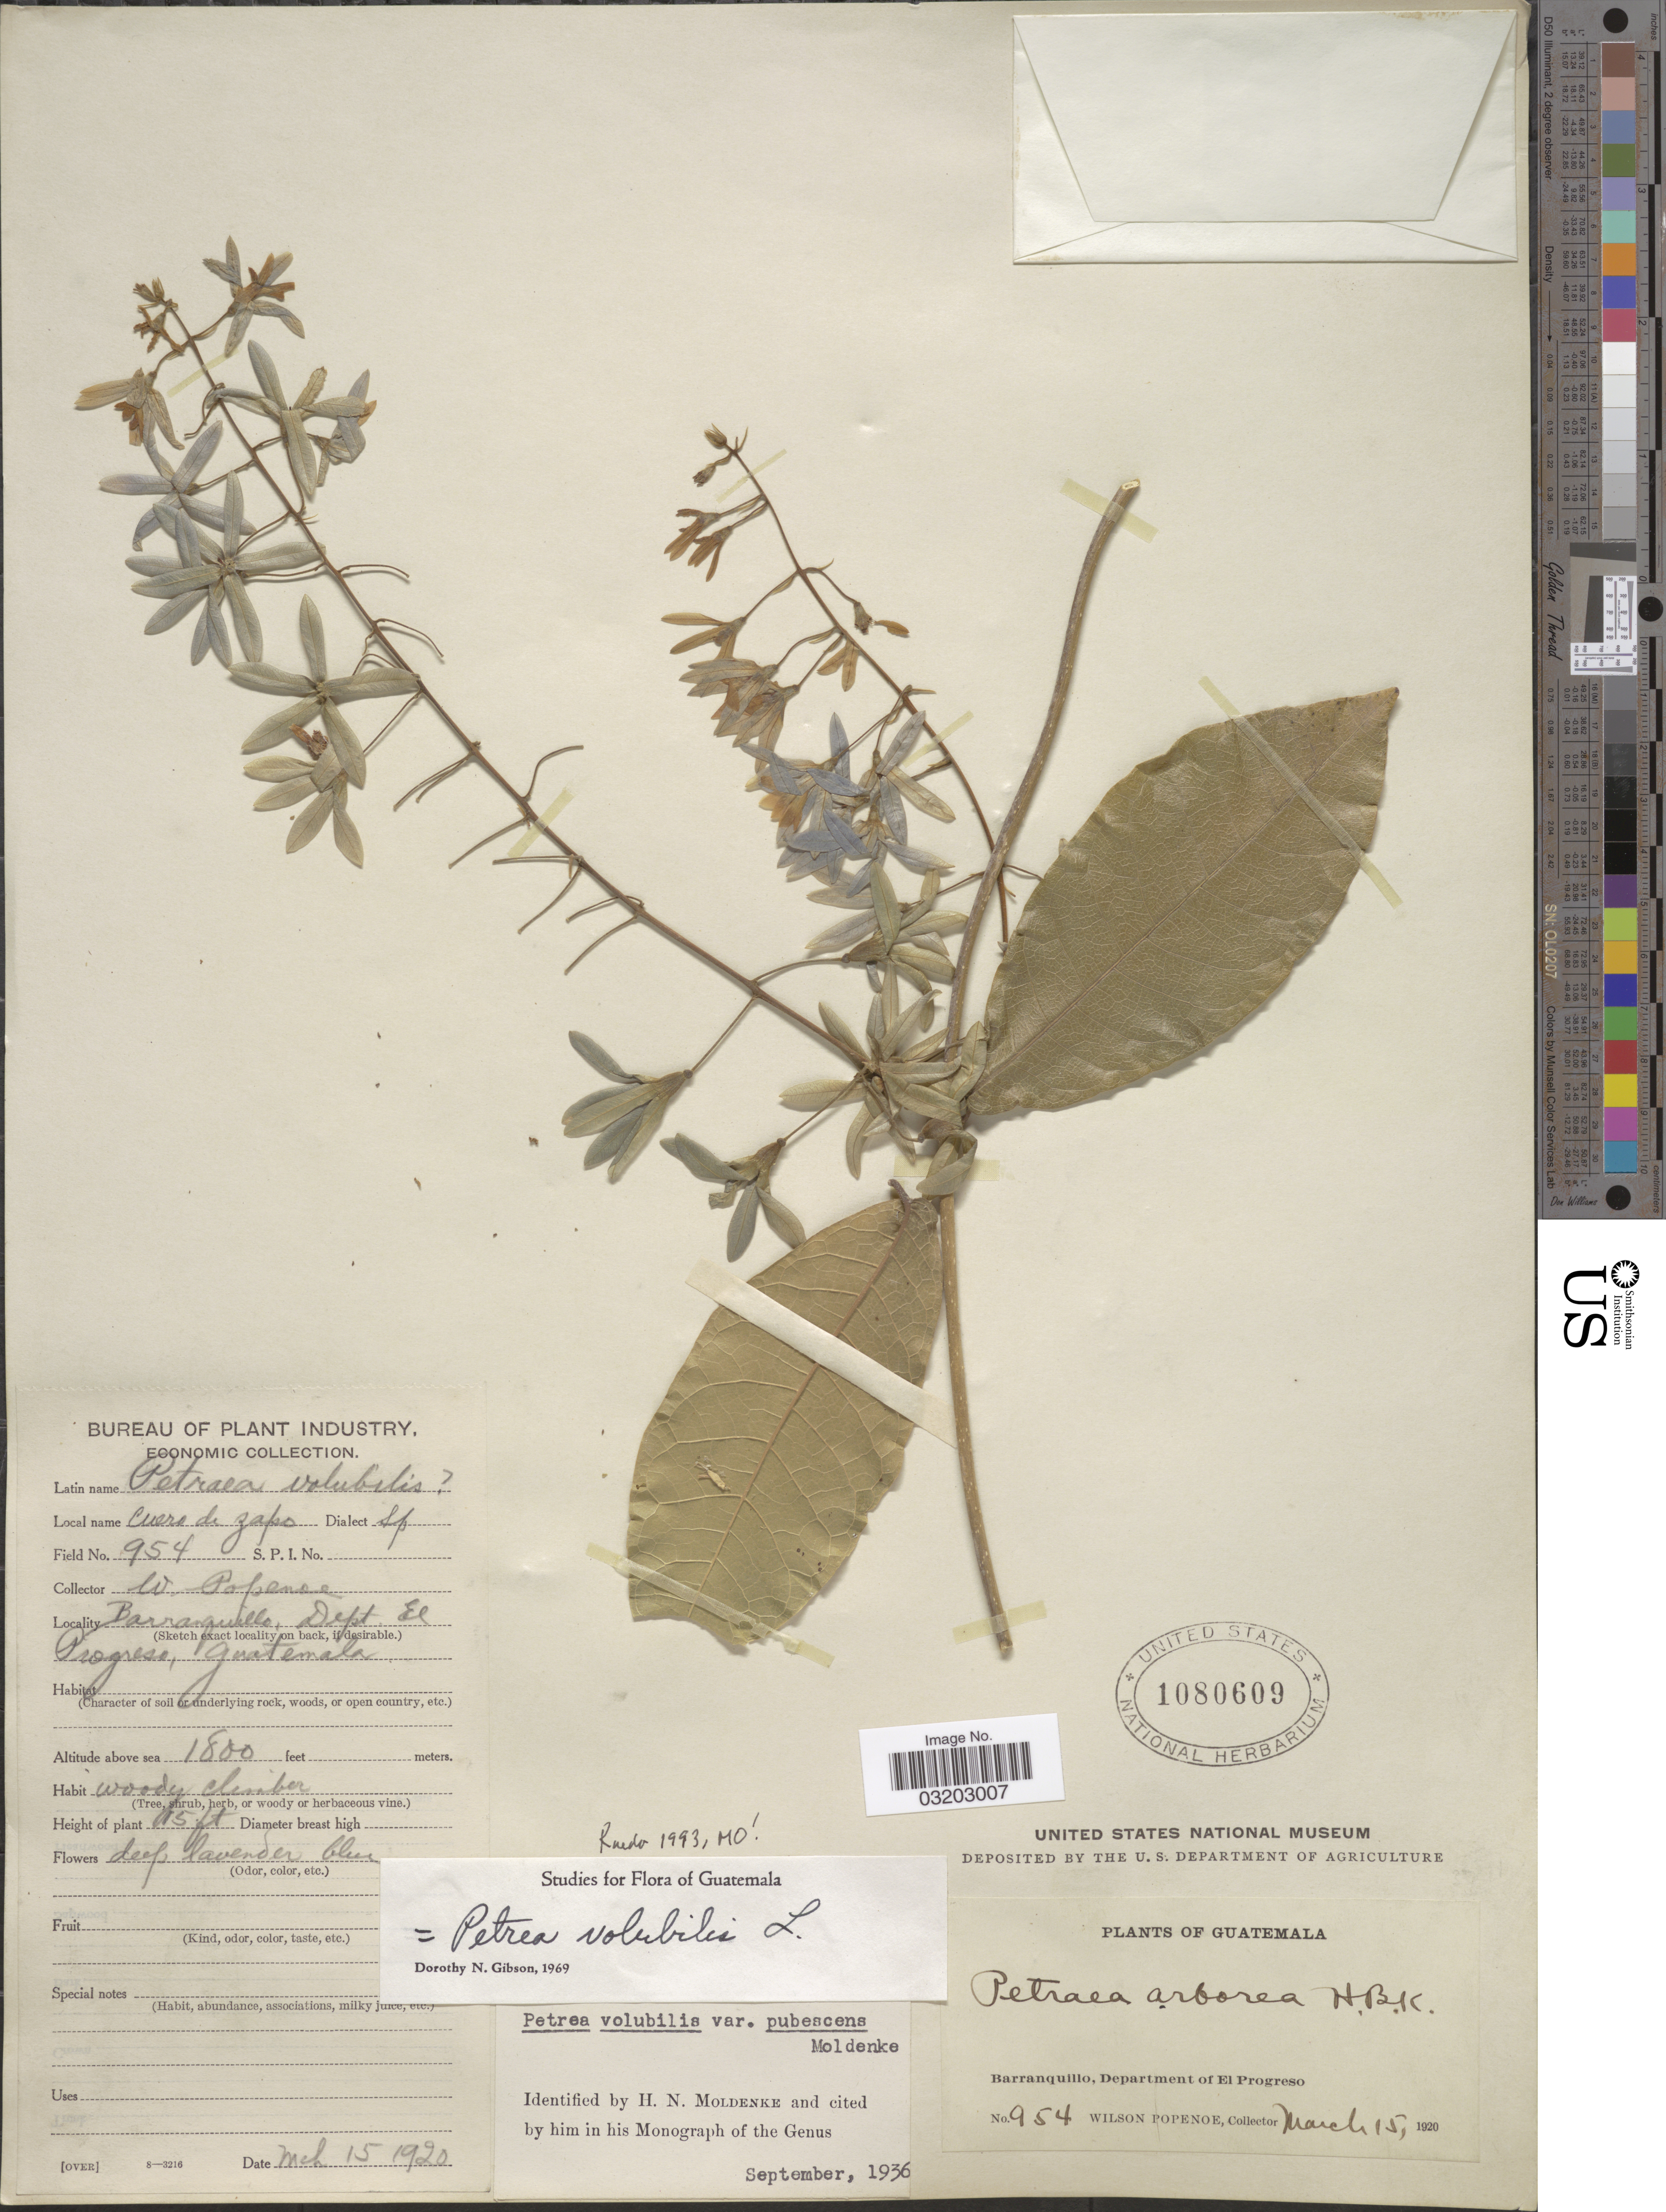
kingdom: Plantae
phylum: Tracheophyta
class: Magnoliopsida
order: Lamiales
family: Verbenaceae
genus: Petrea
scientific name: Petrea volubilis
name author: L.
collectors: W. Popenoe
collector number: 954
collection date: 1920-03-15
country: Guatemala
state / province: El Progreso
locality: Barranquillo, Department of El Progreso.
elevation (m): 549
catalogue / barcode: US 1080609